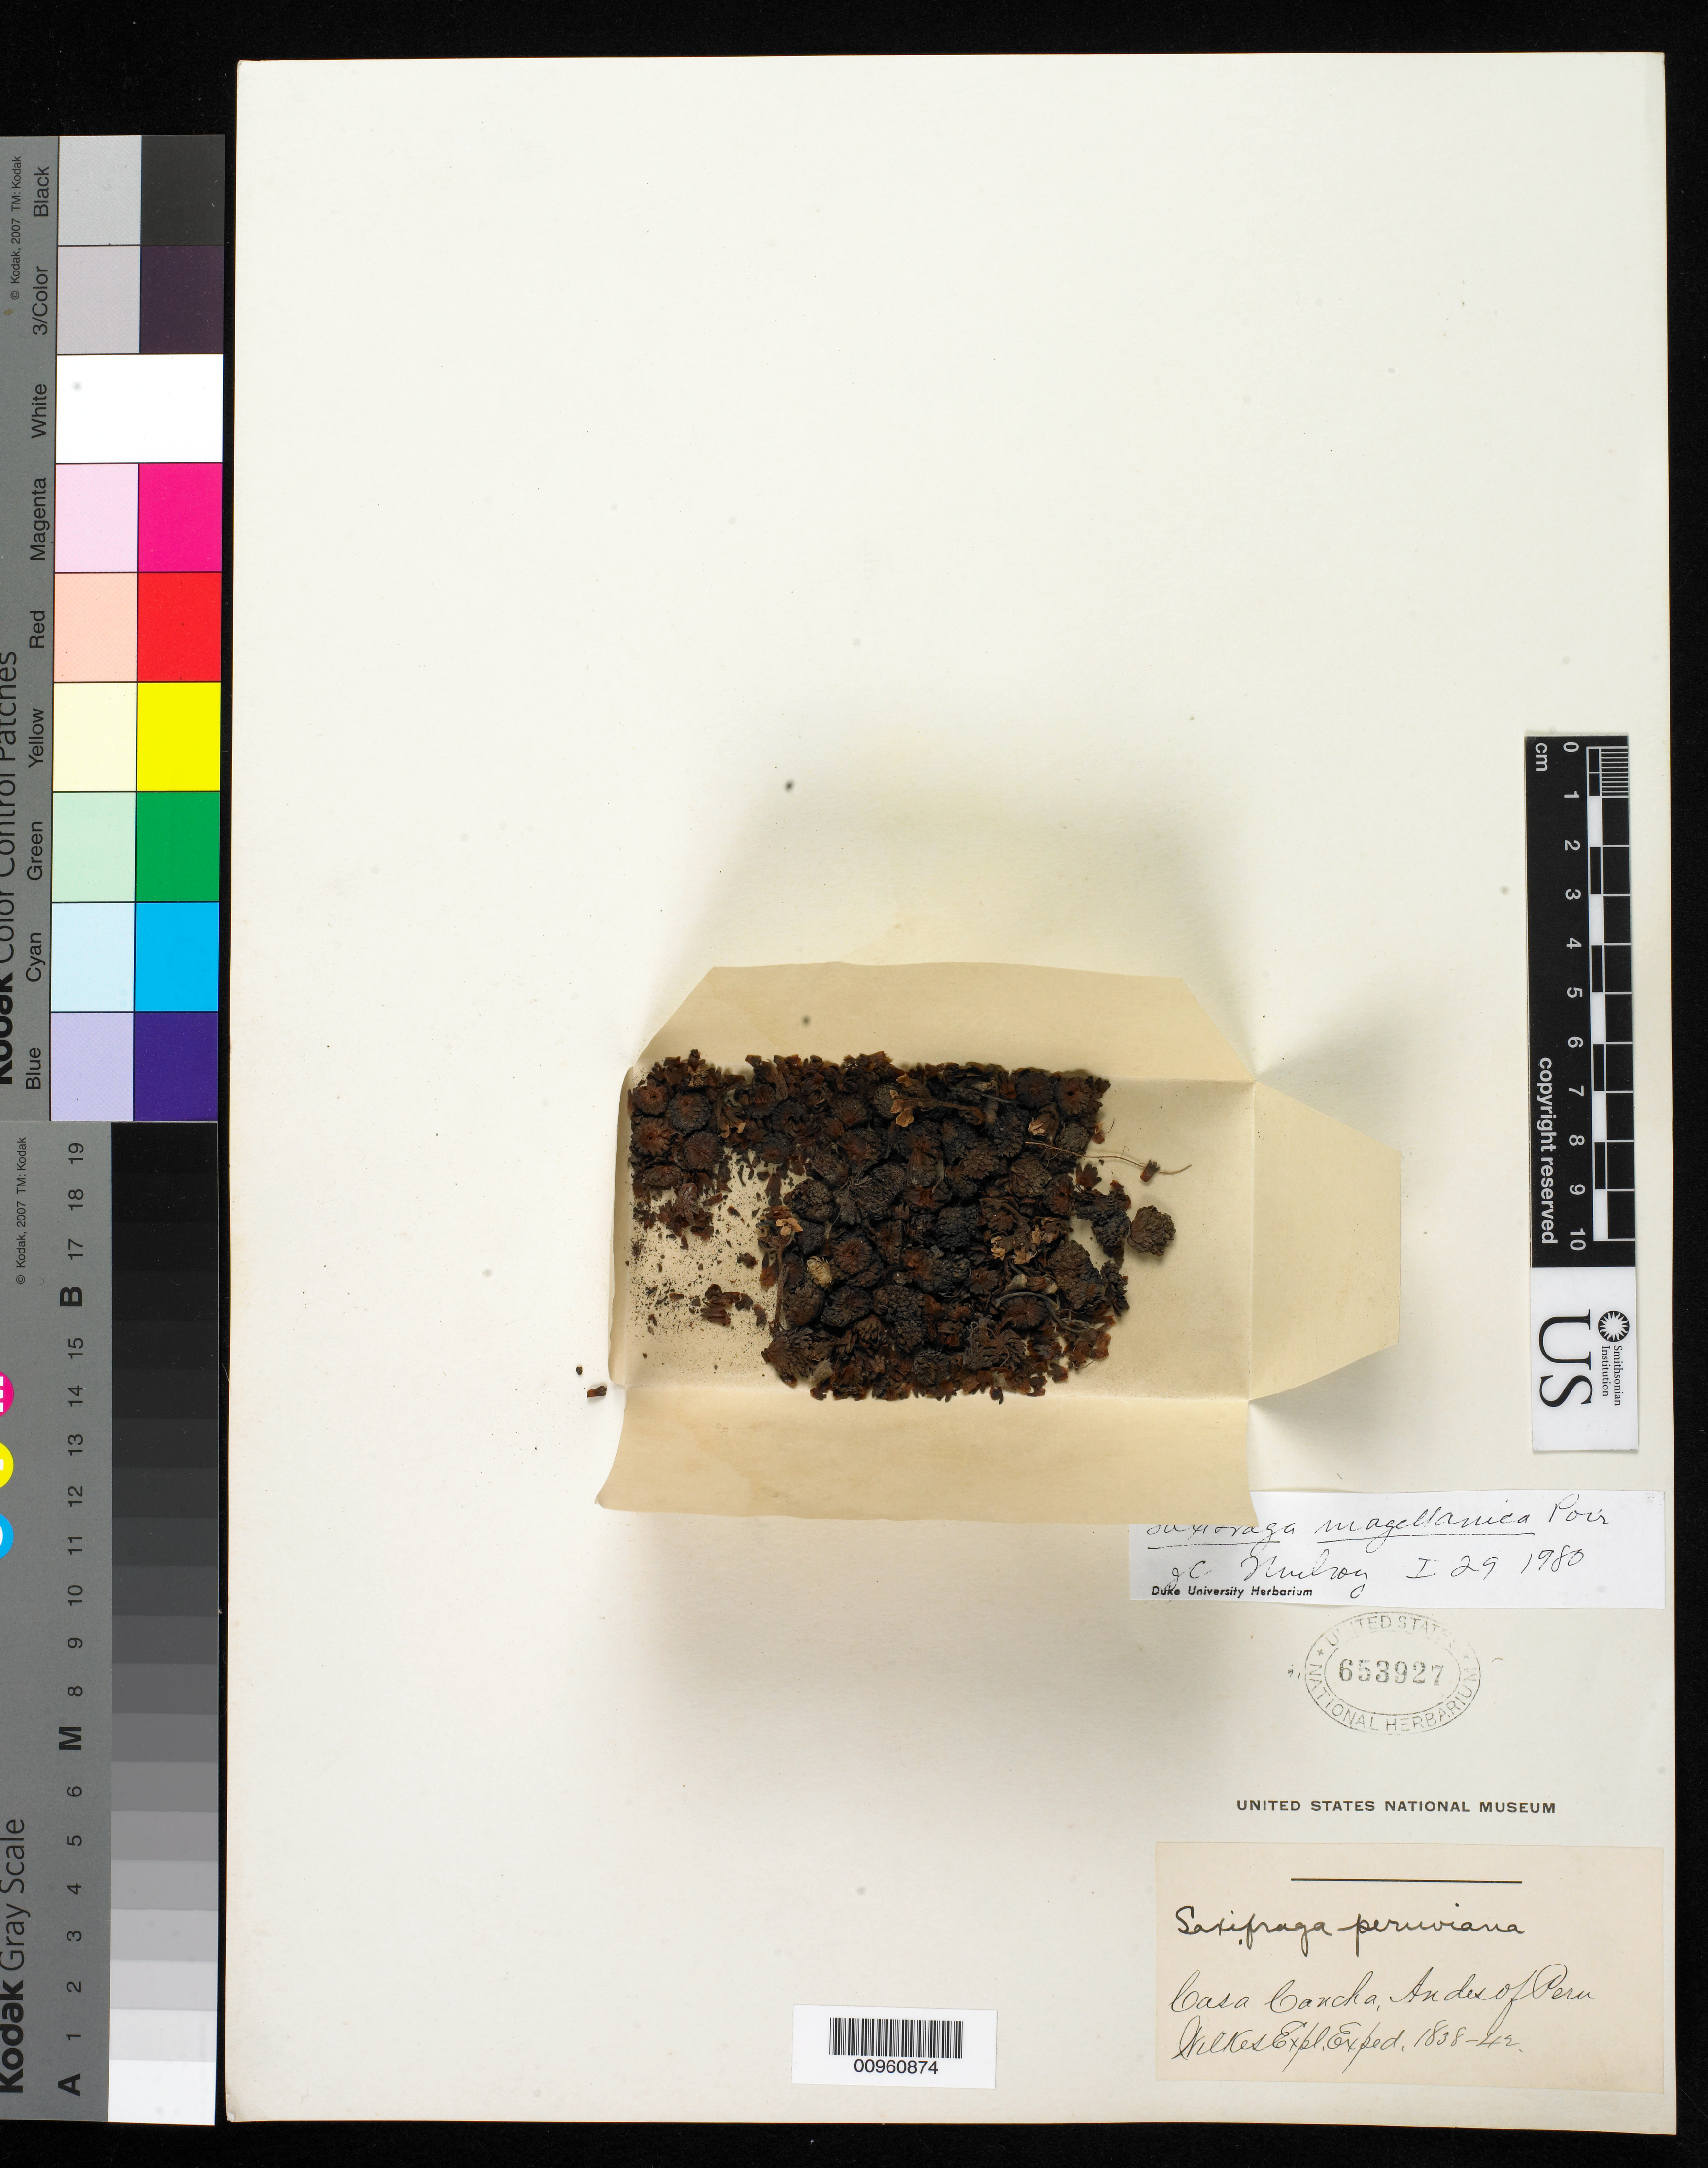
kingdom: Plantae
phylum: Tracheophyta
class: Magnoliopsida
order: Saxifragales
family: Saxifragaceae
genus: Saxifraga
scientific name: Saxifraga magellanica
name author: Poir.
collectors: Wilkes Explor. Exped.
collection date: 1838/1842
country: Peru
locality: Casa Cancha, Andes of Peru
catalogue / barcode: US 653927